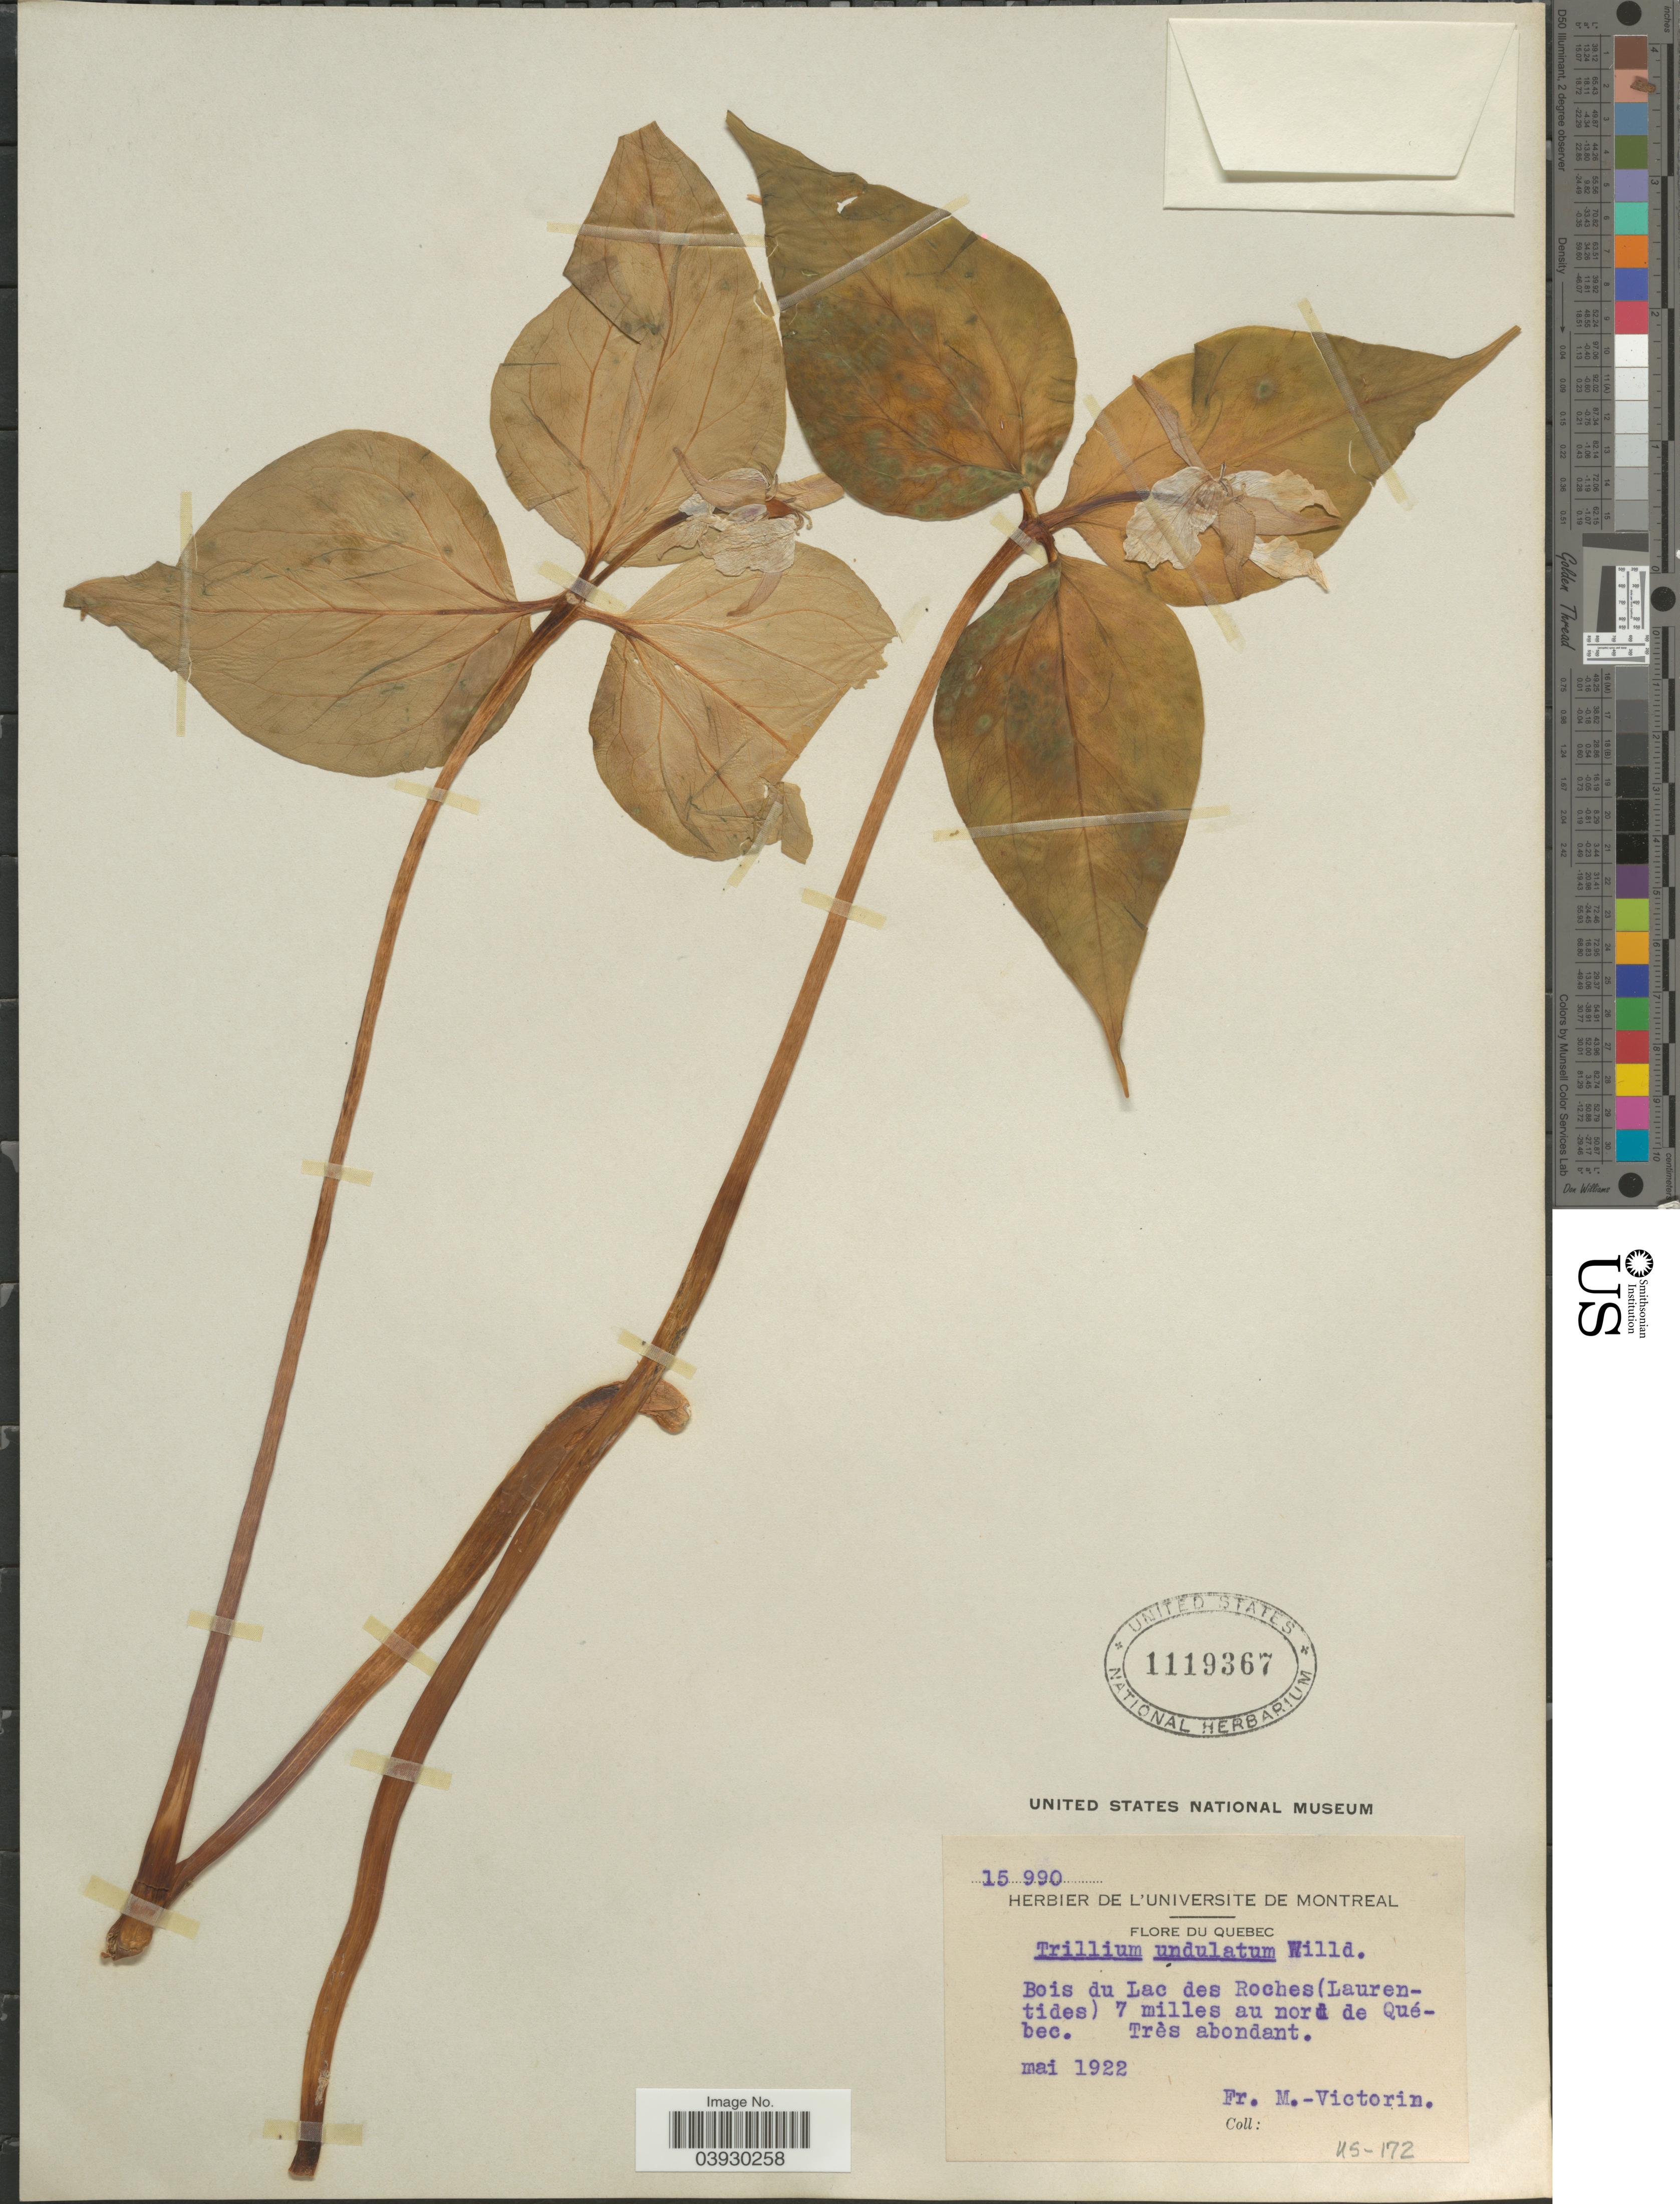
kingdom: Plantae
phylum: Tracheophyta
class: Liliopsida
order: Liliales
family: Melanthiaceae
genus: Trillium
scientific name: Trillium undulatum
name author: Willd.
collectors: F. Marie-Victorin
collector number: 15990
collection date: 1922-05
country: Canada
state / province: Quebec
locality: Bois du Lac des Roches (Laurentides) 7 milles au nord de Québec. Très abondant.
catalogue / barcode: US 1119367